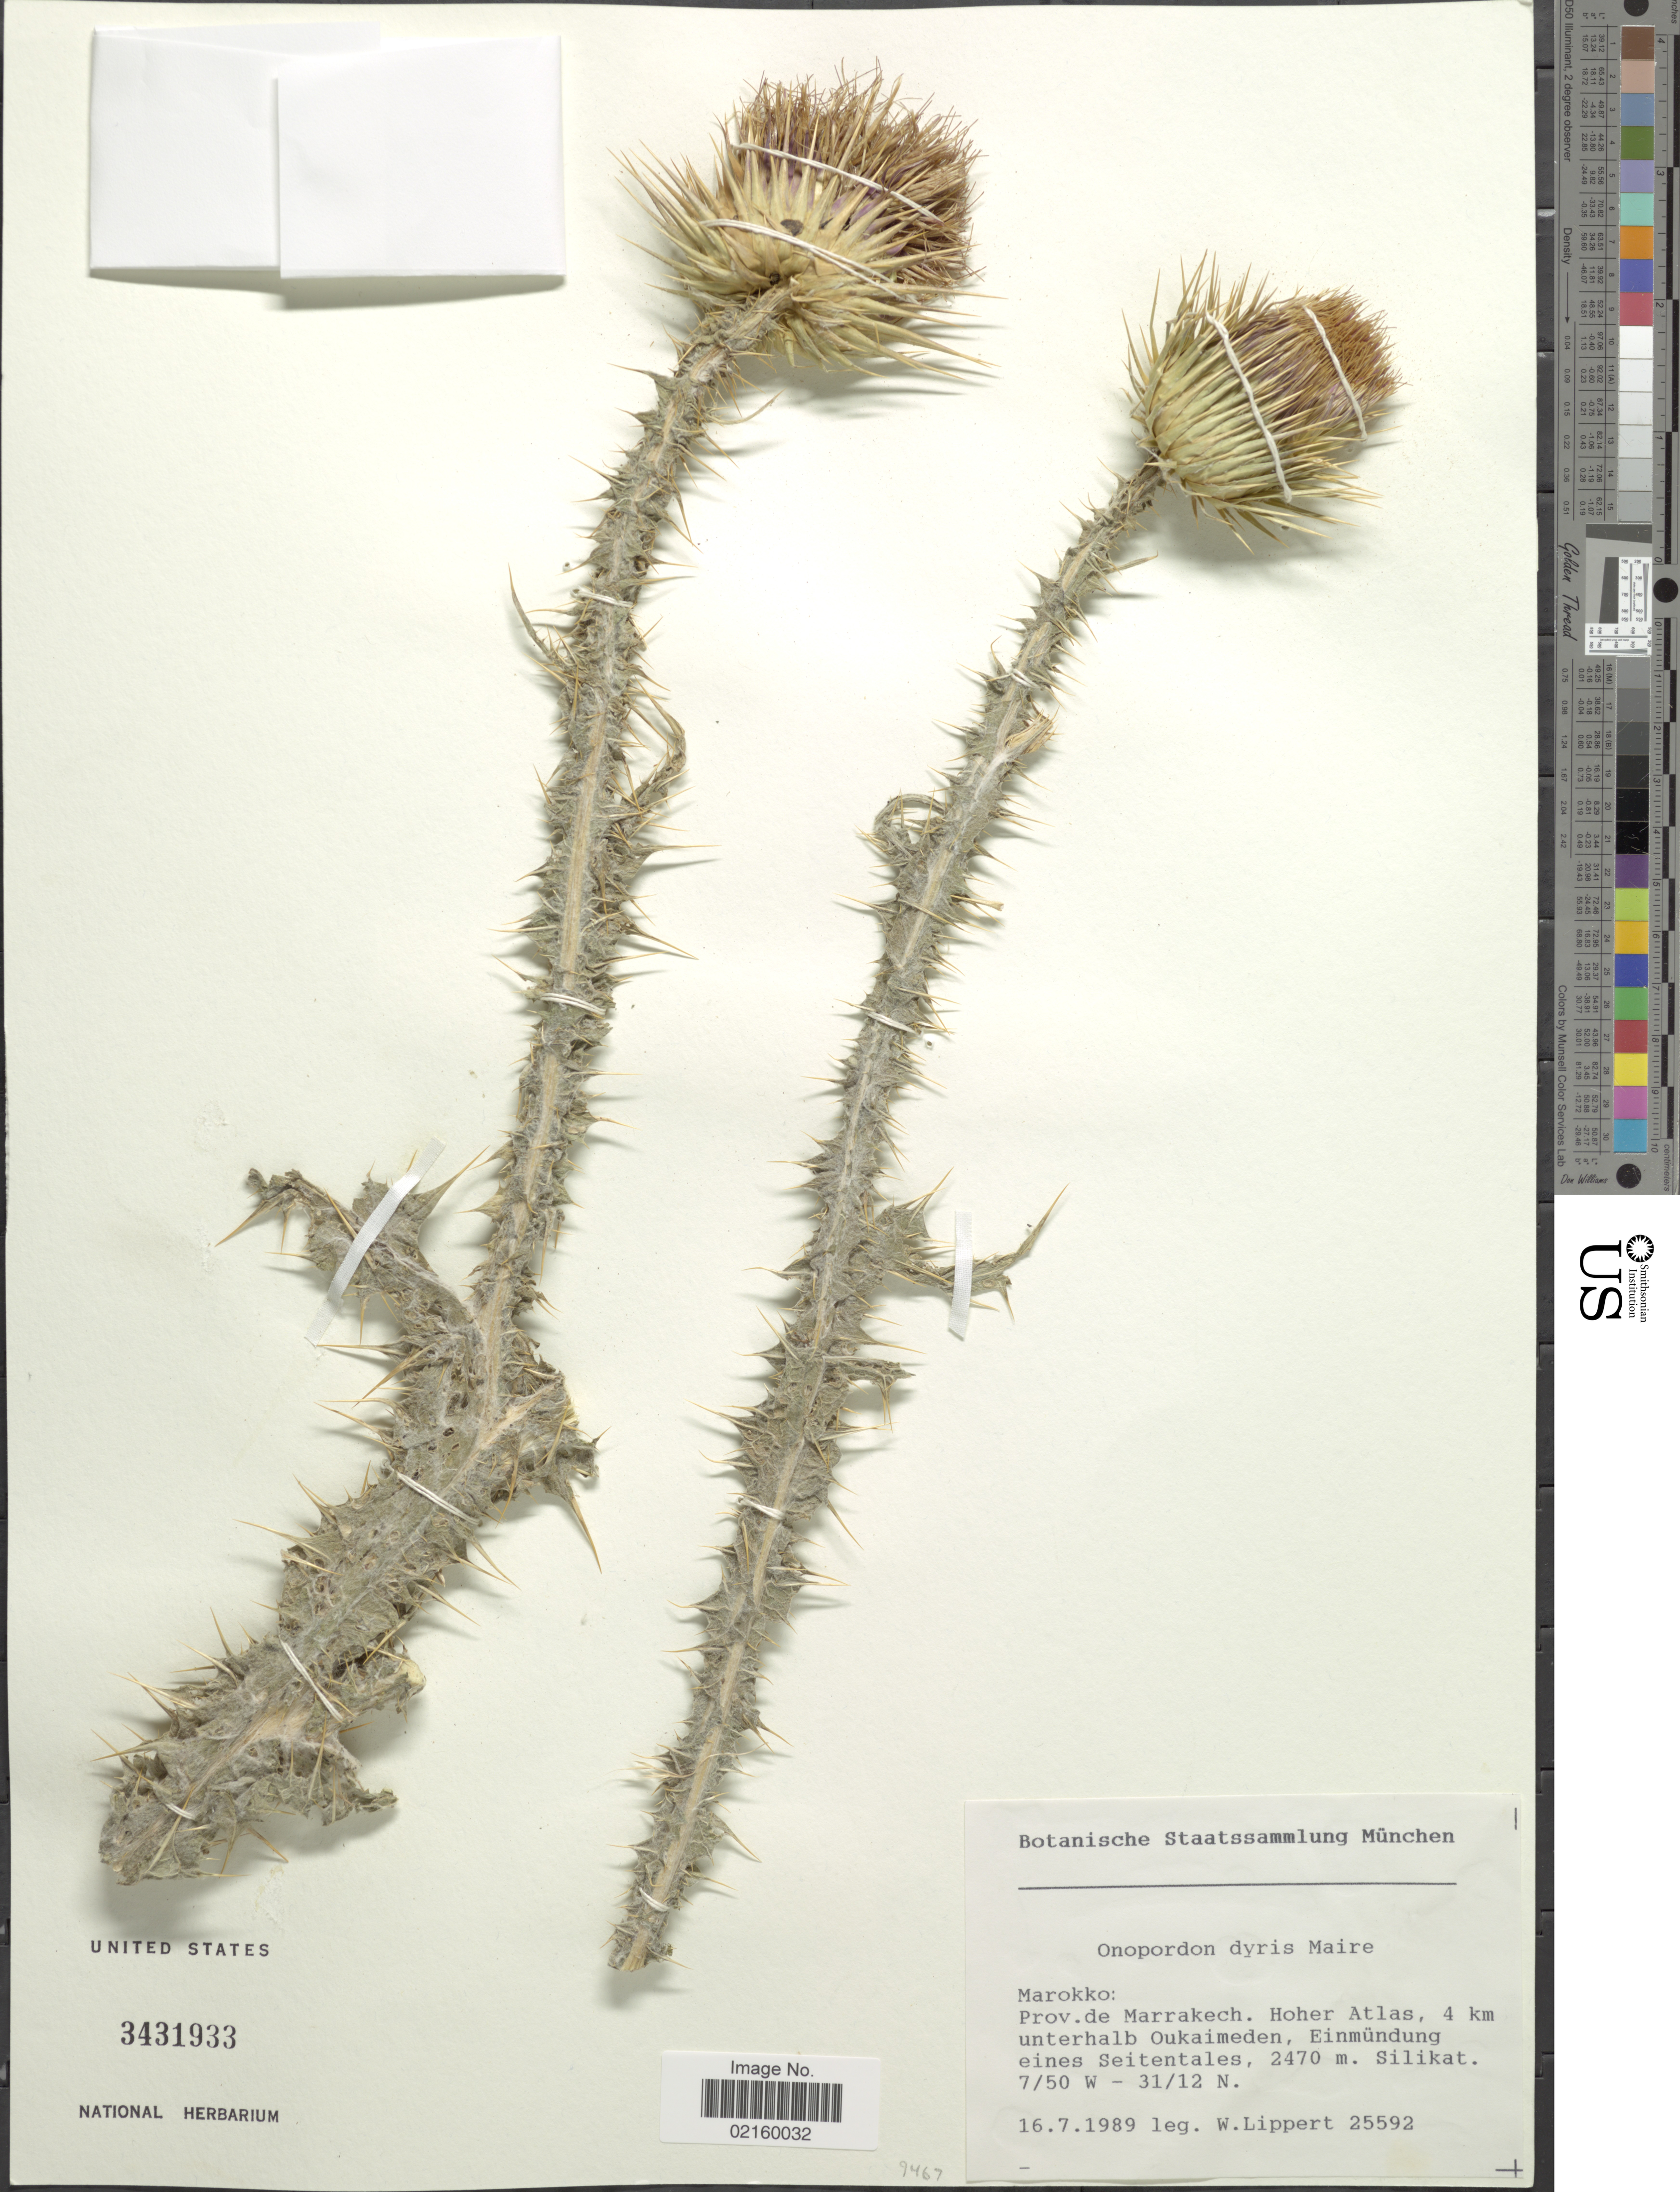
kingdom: Plantae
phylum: Tracheophyta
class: Magnoliopsida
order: Asterales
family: Asteraceae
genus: Onopordum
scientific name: Onopordum dyris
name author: Maire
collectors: W. Lippert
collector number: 25592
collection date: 1989-07-16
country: Morocco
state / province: Marrakech-Tensift-Al Haouz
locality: Marokko, Prov. de Marrakech, Hoher Atlas, 4 km unterhalb Oukaimeden, Einmundung eines Seitentales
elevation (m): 2470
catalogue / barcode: US 3431933